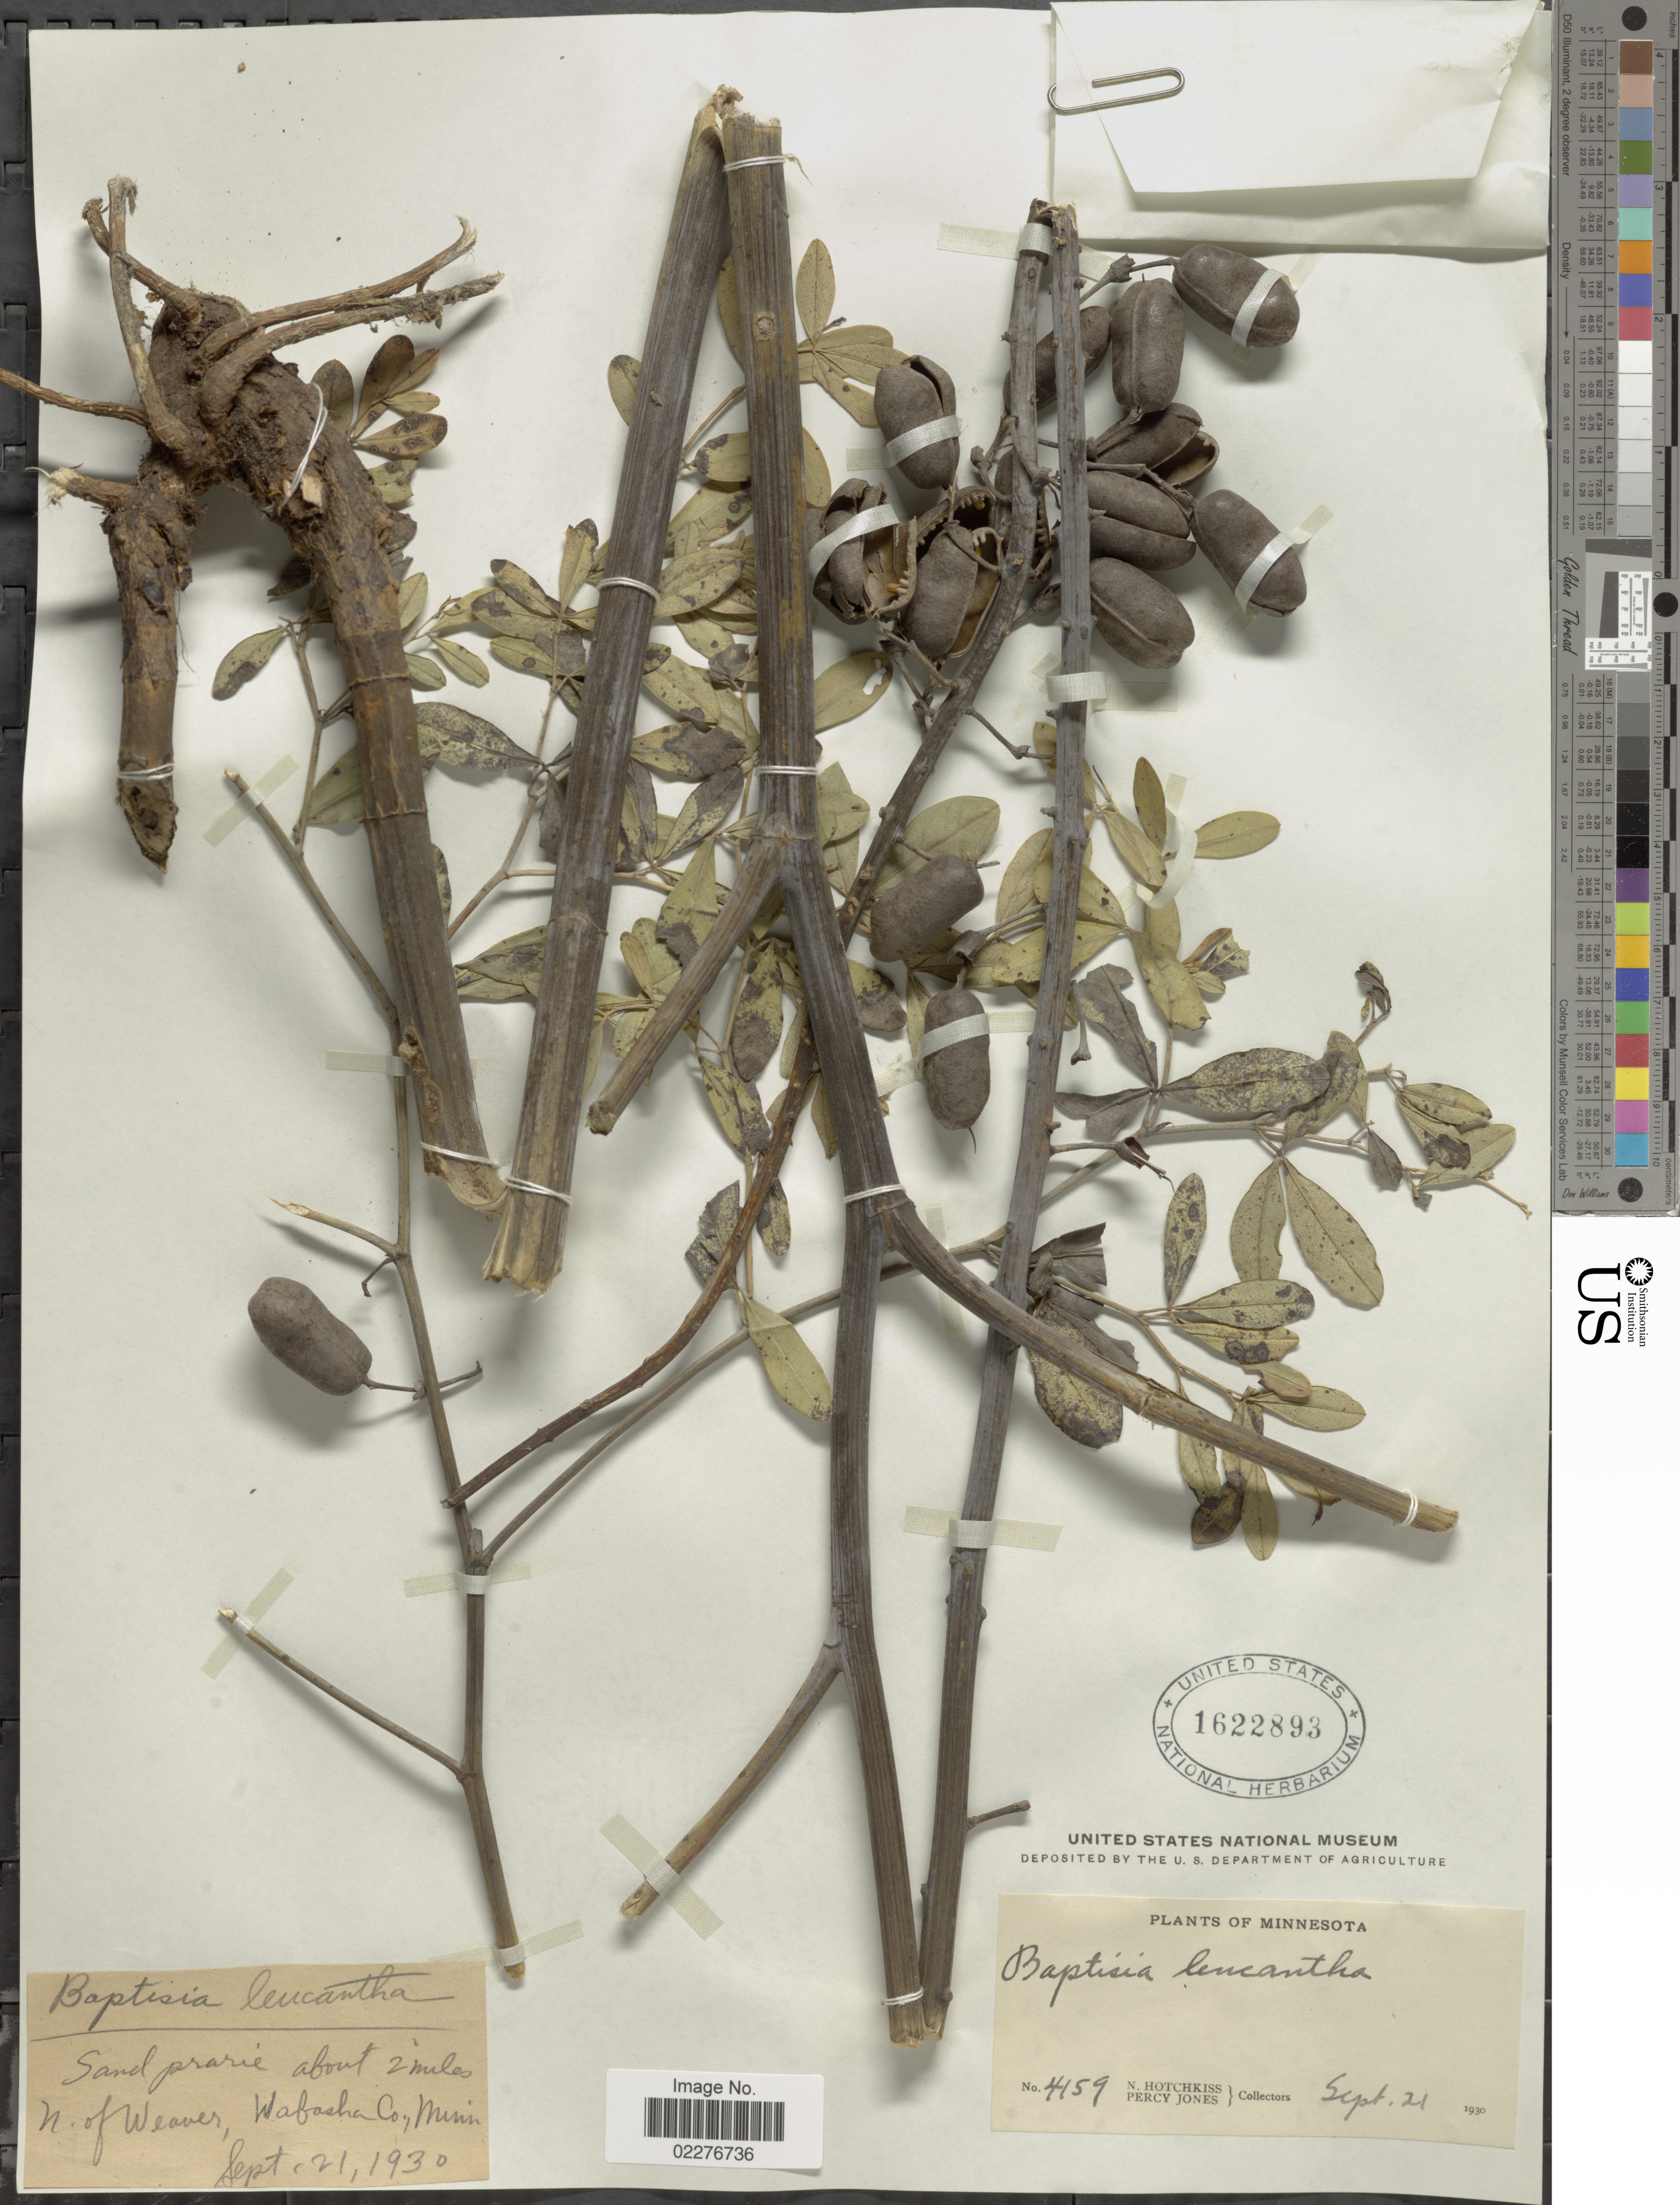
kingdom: Plantae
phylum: Tracheophyta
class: Magnoliopsida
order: Fabales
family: Fabaceae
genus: Baptisia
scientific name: Baptisia leucantha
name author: Torr. & A. Gray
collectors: N. Hotchkiss & P. Jones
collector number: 4459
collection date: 1930-09-21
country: United States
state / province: Minnesota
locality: Sand prairie about 2 miles N of Weaver, Wabasha Co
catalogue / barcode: US 1622893